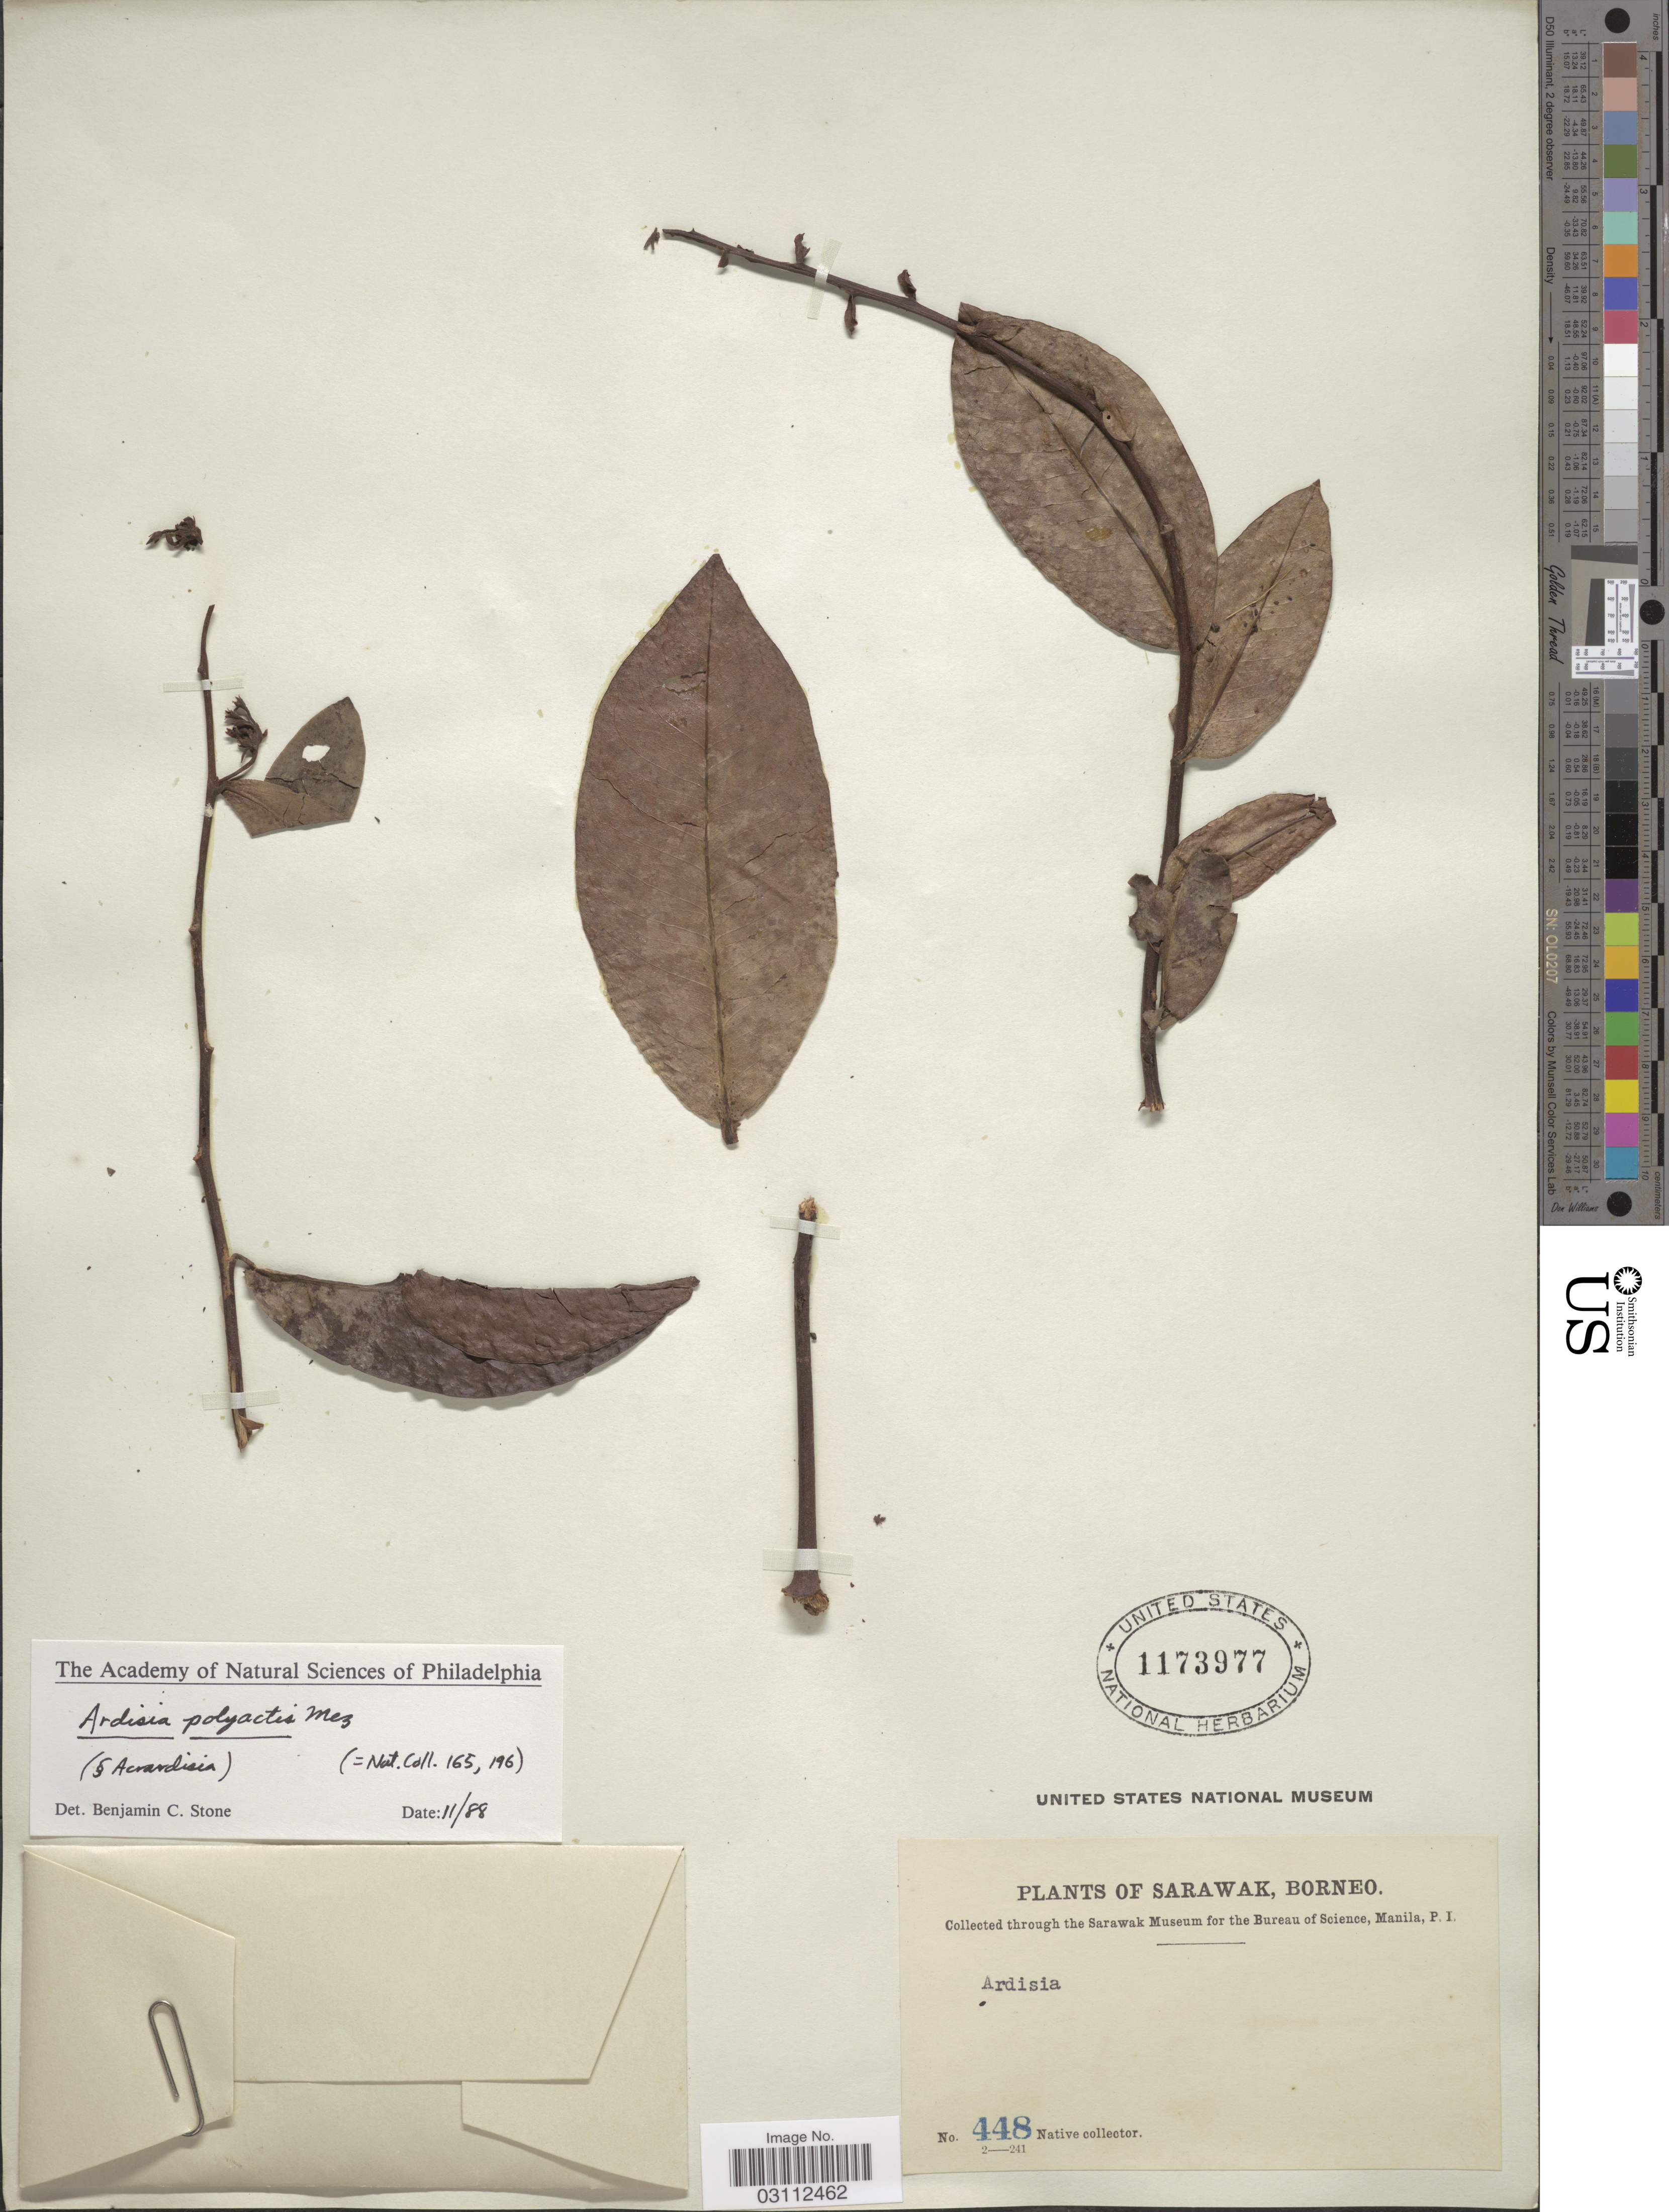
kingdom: Plantae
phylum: Tracheophyta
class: Magnoliopsida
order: Ericales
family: Primulaceae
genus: Ardisia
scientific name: Ardisia polyactis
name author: Mez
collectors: Native collector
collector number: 448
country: Malaysia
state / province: Sarawak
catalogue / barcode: US 1173977